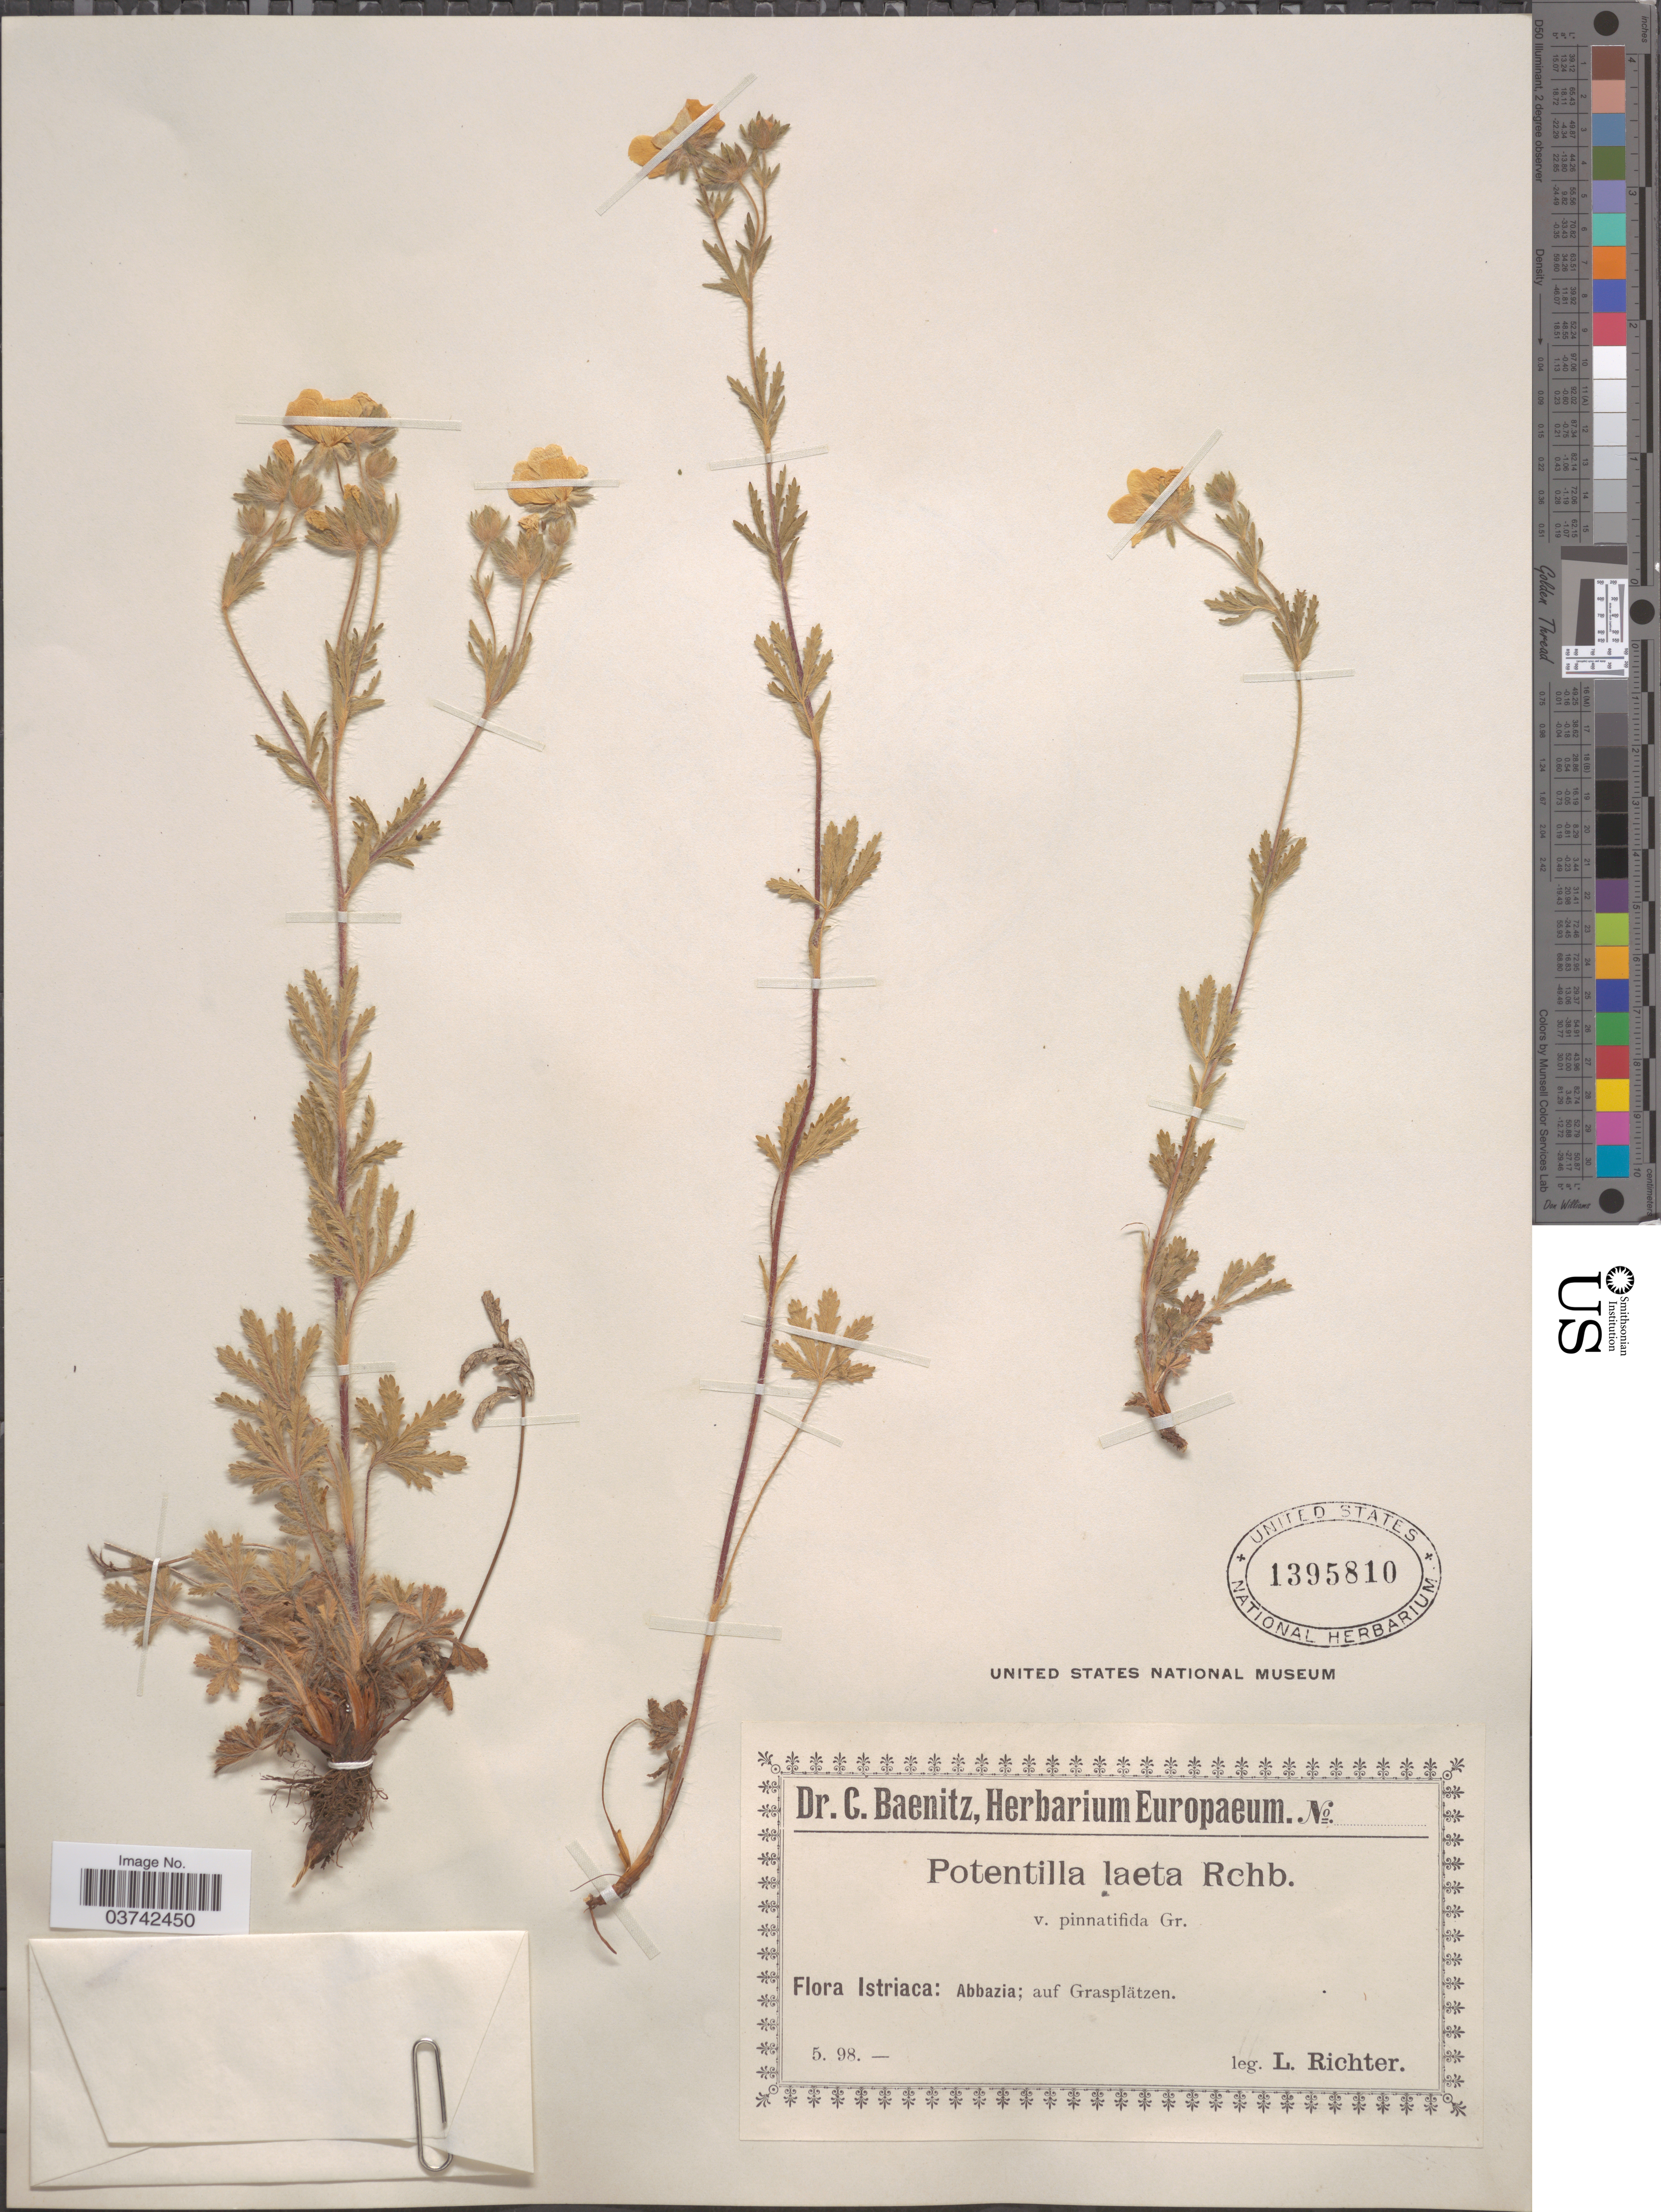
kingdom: Plantae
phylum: Tracheophyta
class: Magnoliopsida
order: Rosales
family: Rosaceae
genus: Potentilla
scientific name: Potentilla laeta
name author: Salisb.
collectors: L. Richter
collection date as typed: Transcribed d/m/y: /5/98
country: Croatia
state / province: Istria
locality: Abbazia; auf Grasplätzen.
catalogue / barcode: US 1395810